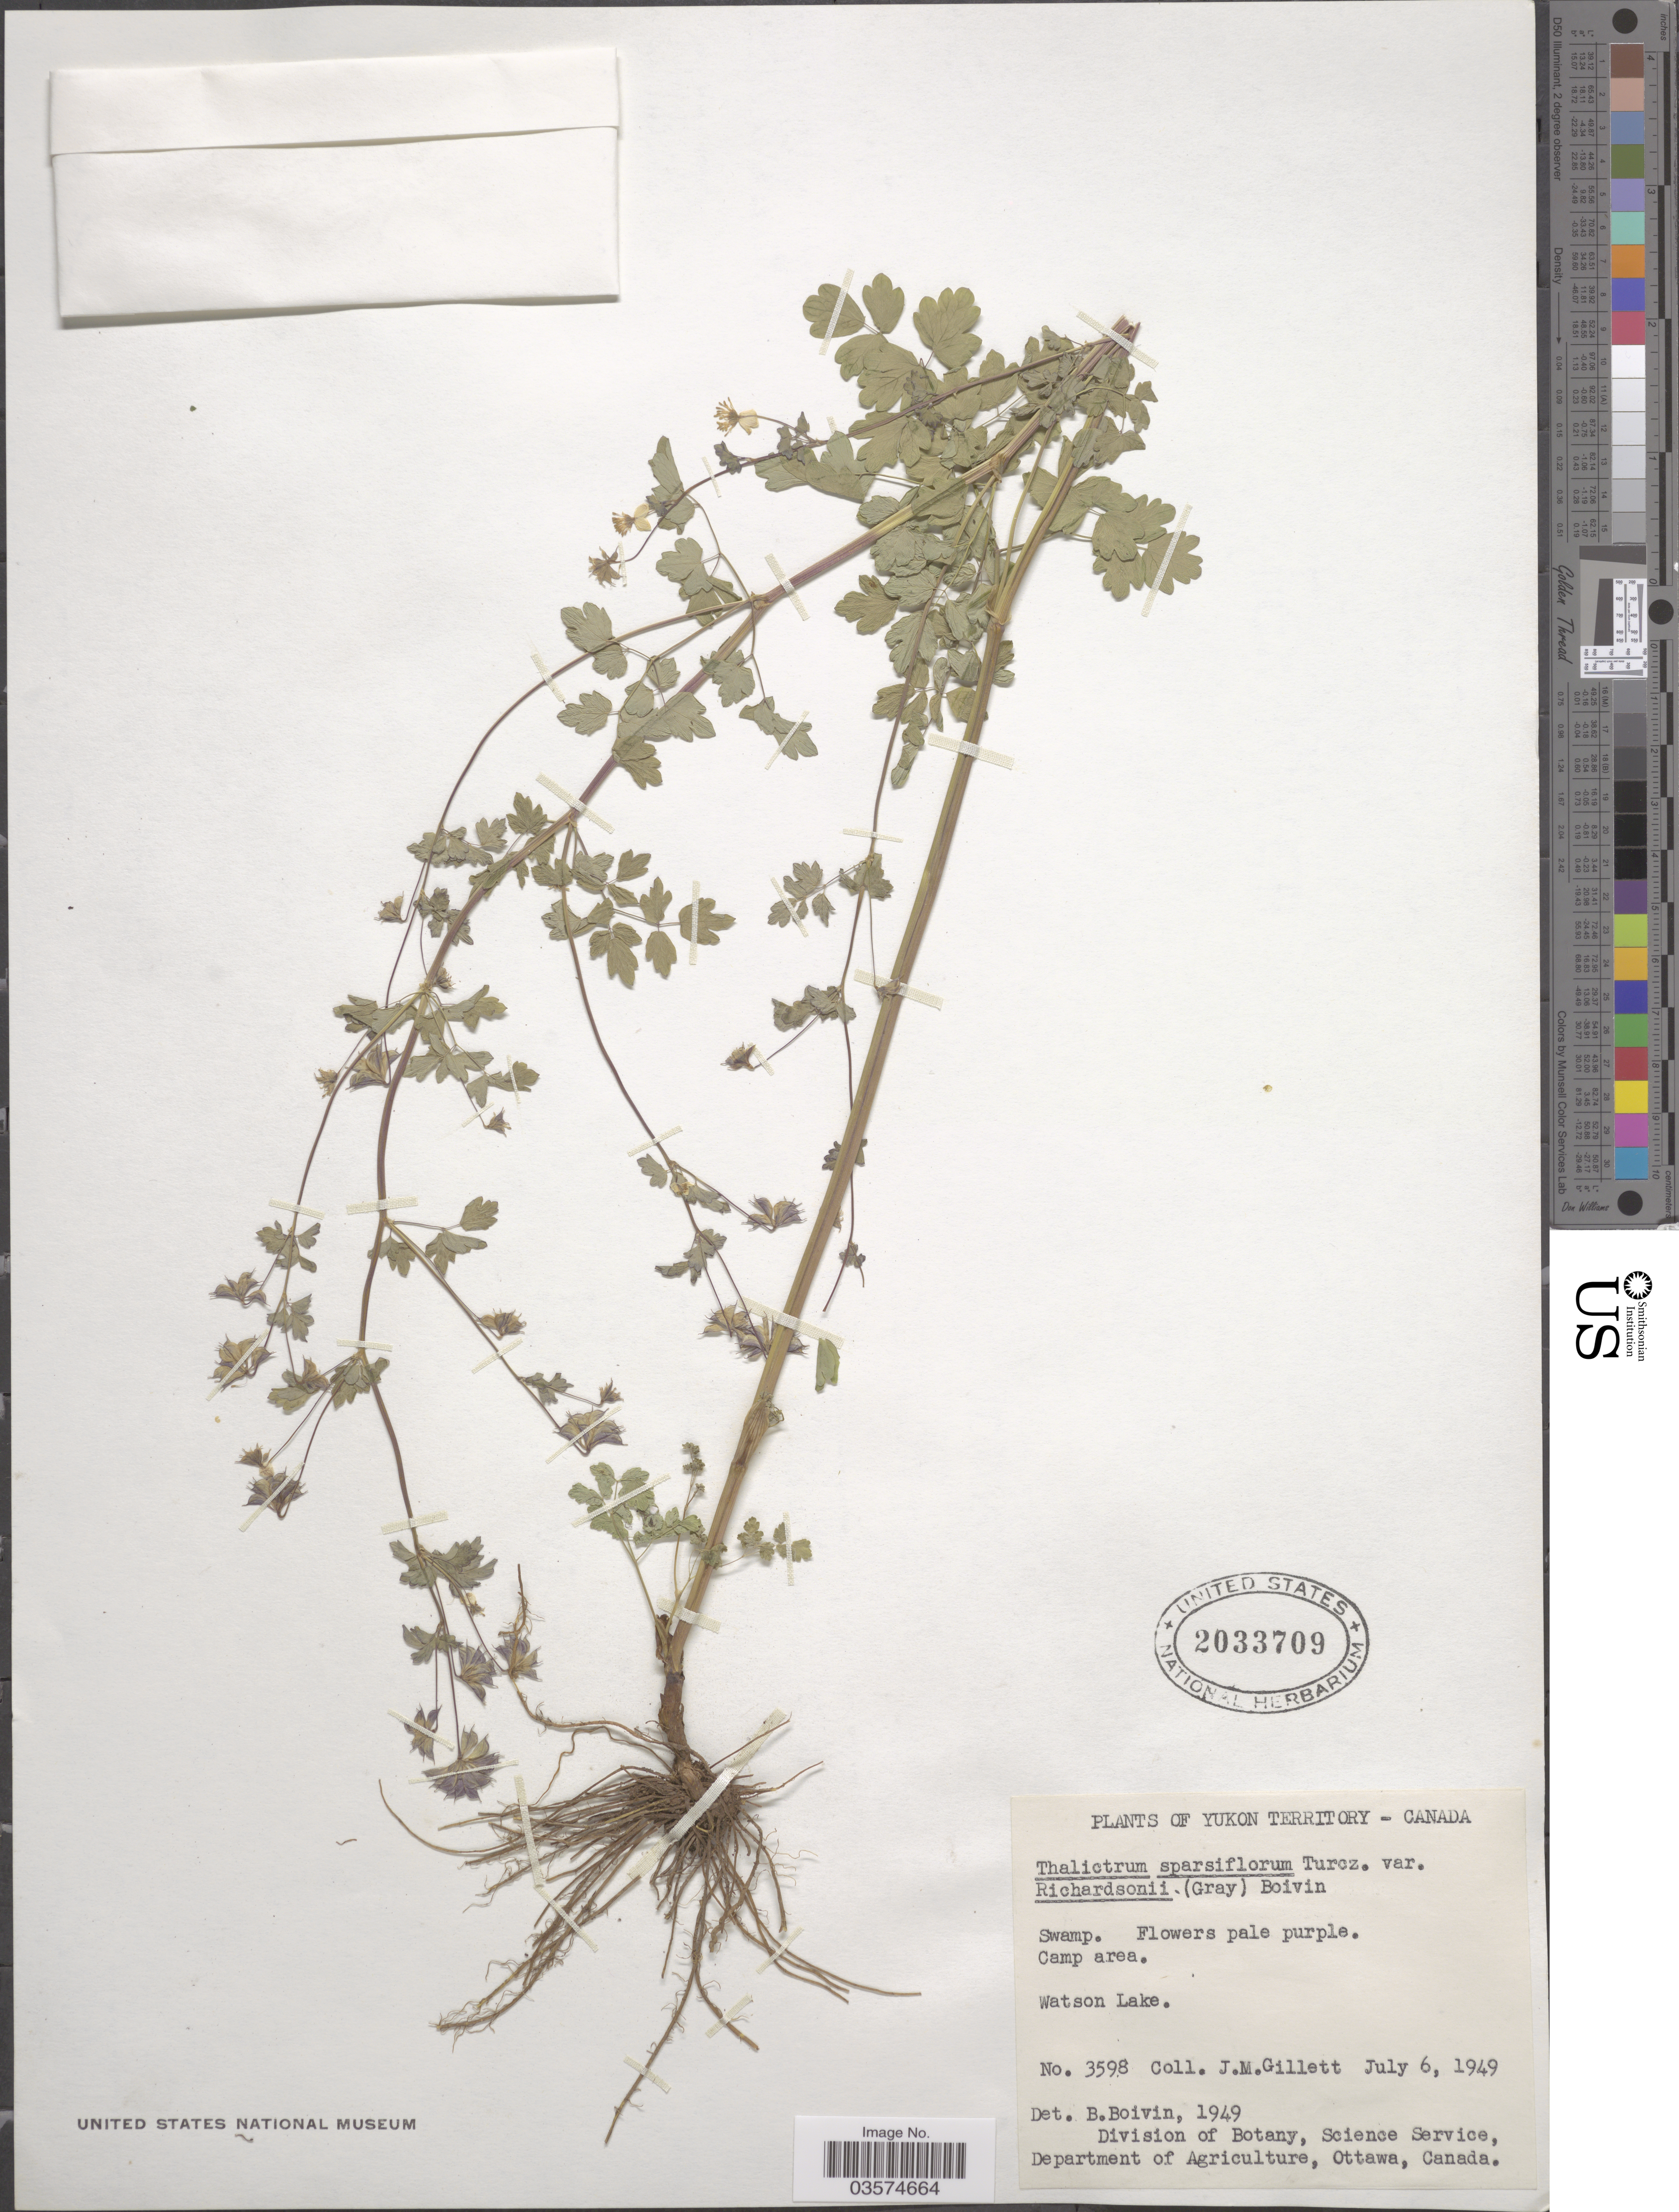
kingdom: Plantae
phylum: Tracheophyta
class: Magnoliopsida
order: Ranunculales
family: Ranunculaceae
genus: Thalictrum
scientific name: Thalictrum sparsiflorum var. richardsonii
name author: (A. Gray) B. Boivin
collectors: J. M. Gillett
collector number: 3598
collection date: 1949-07-06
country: Canada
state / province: Yukon Territory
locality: Swamp. Camp area. Watson Lake.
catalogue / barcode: US 2033709